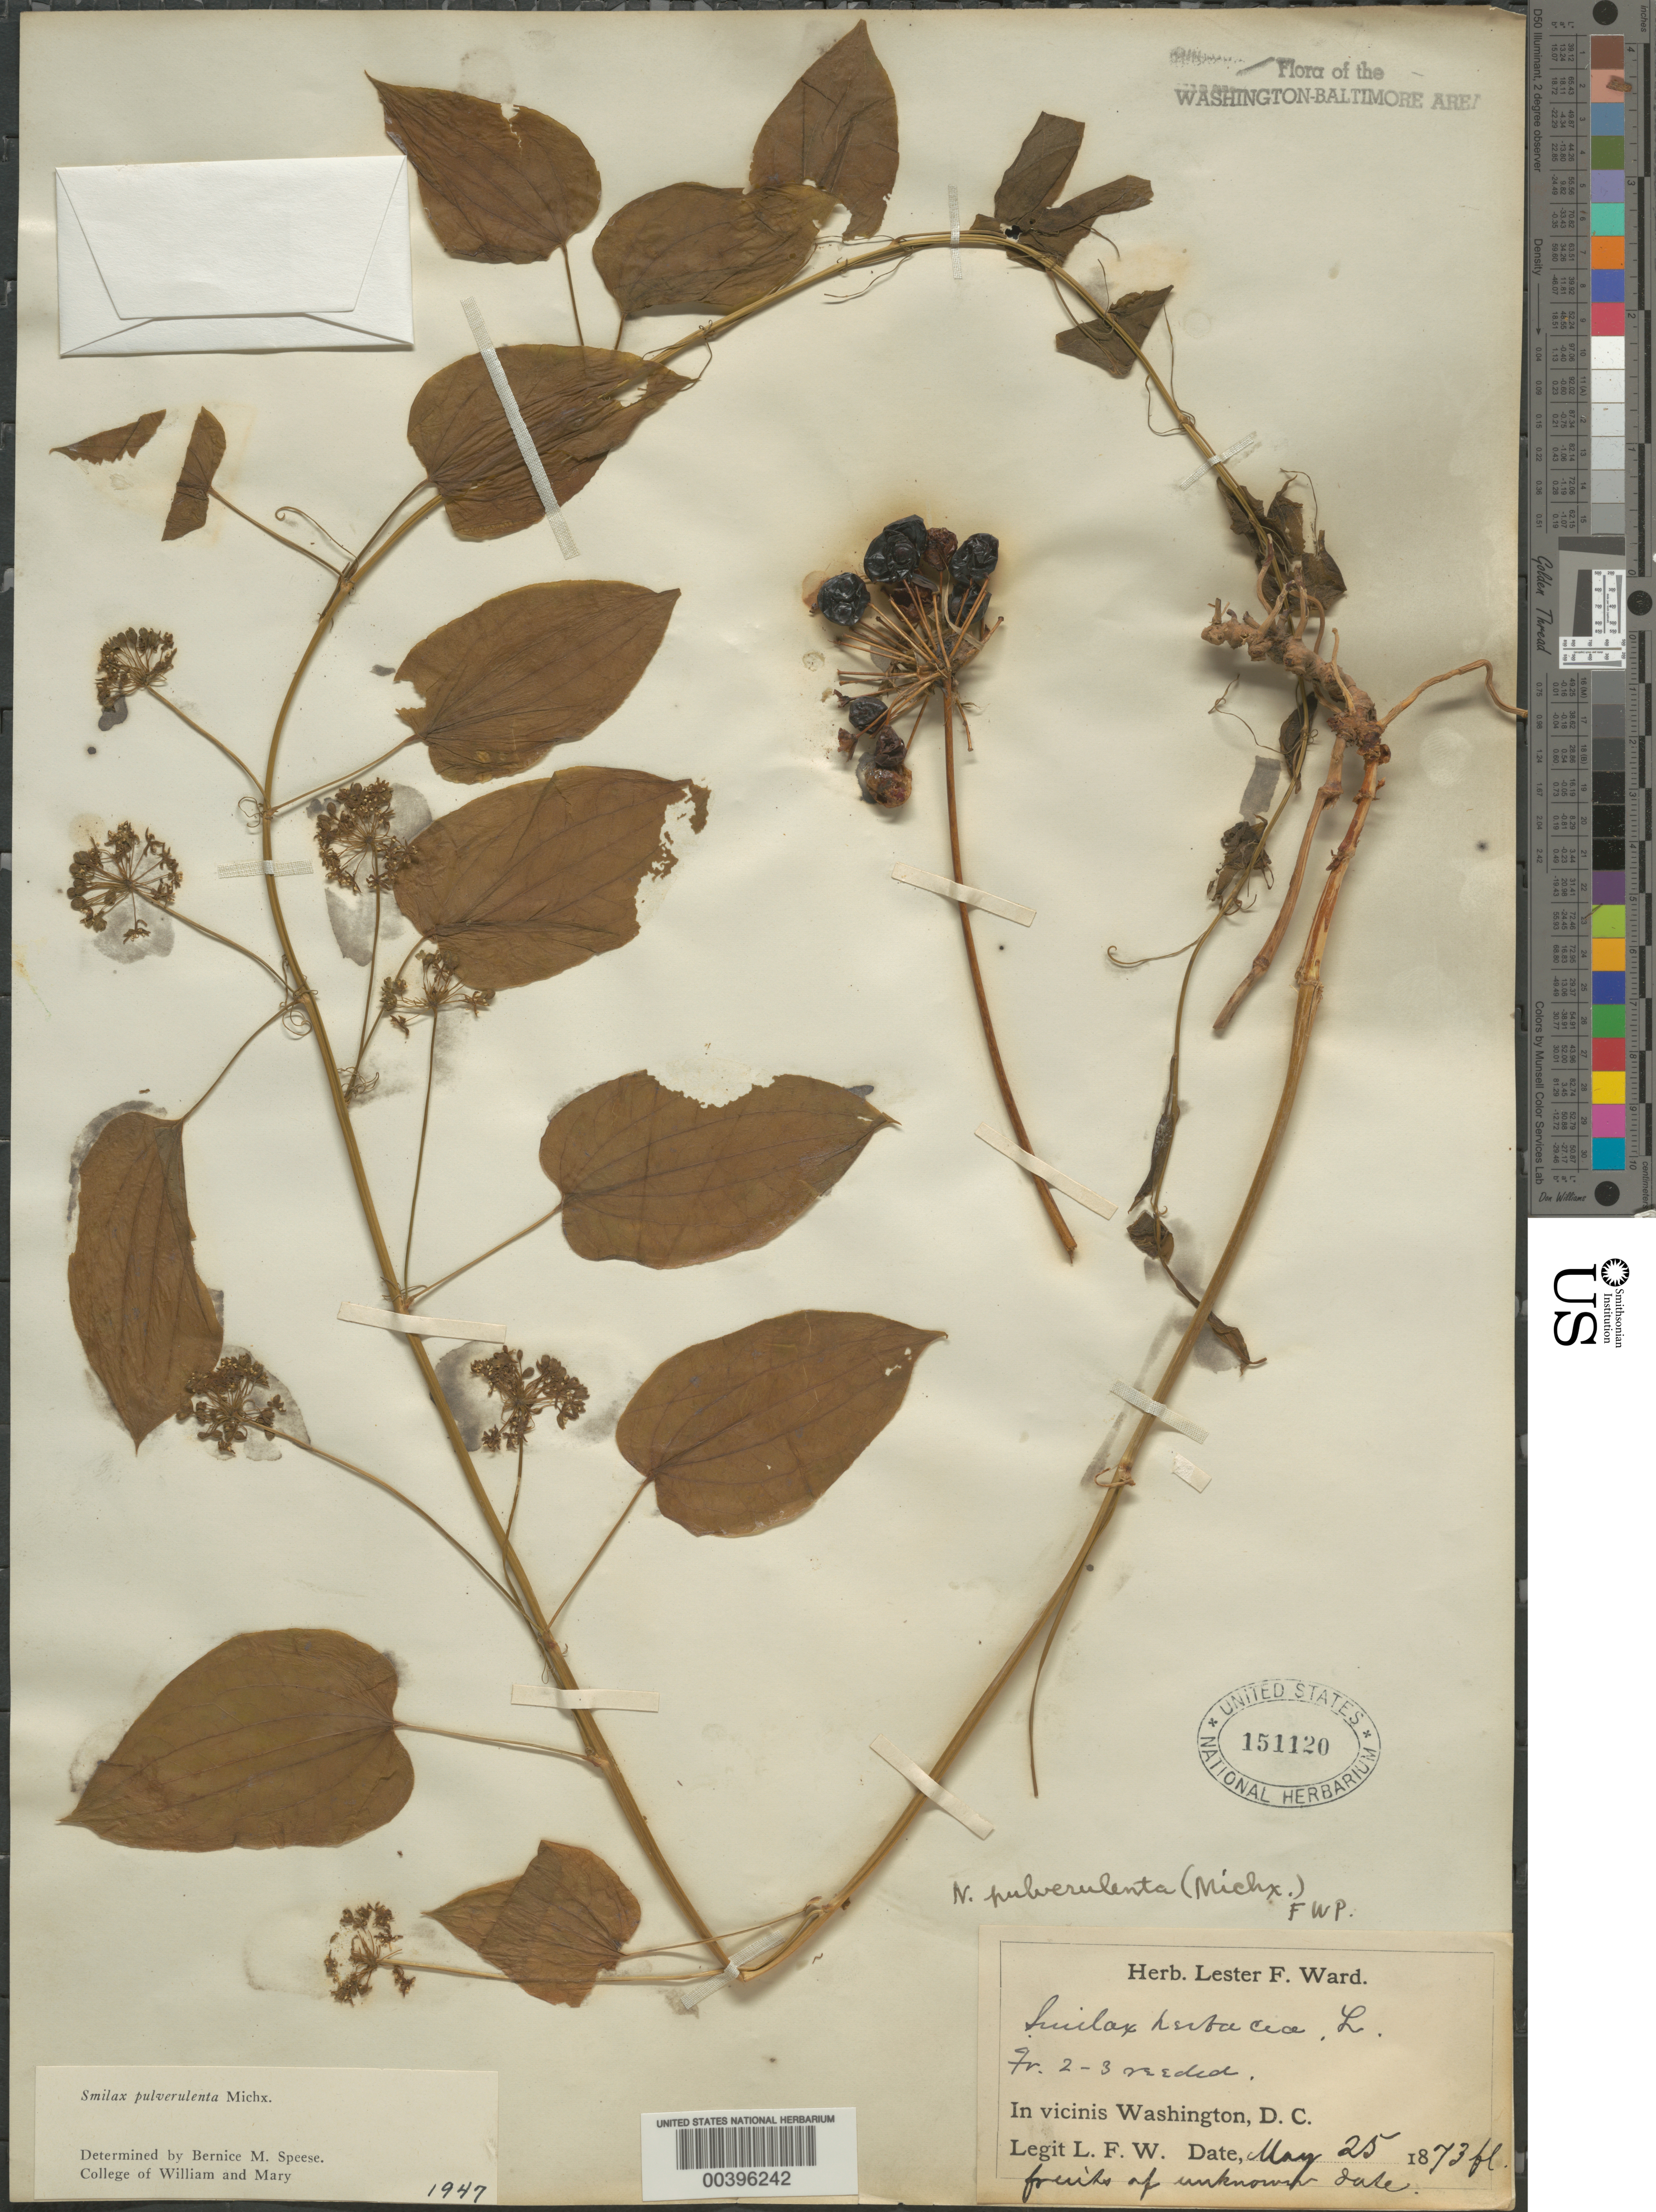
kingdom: Plantae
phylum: Tracheophyta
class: Liliopsida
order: Liliales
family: Smilacaceae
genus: Smilax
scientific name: Smilax pulverulenta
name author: Michx.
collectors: L. F. Ward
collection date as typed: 25 May 1873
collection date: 1873-05-25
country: United States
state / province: District of Columbia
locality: Vicinity of Washington, DC.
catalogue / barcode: US 151120